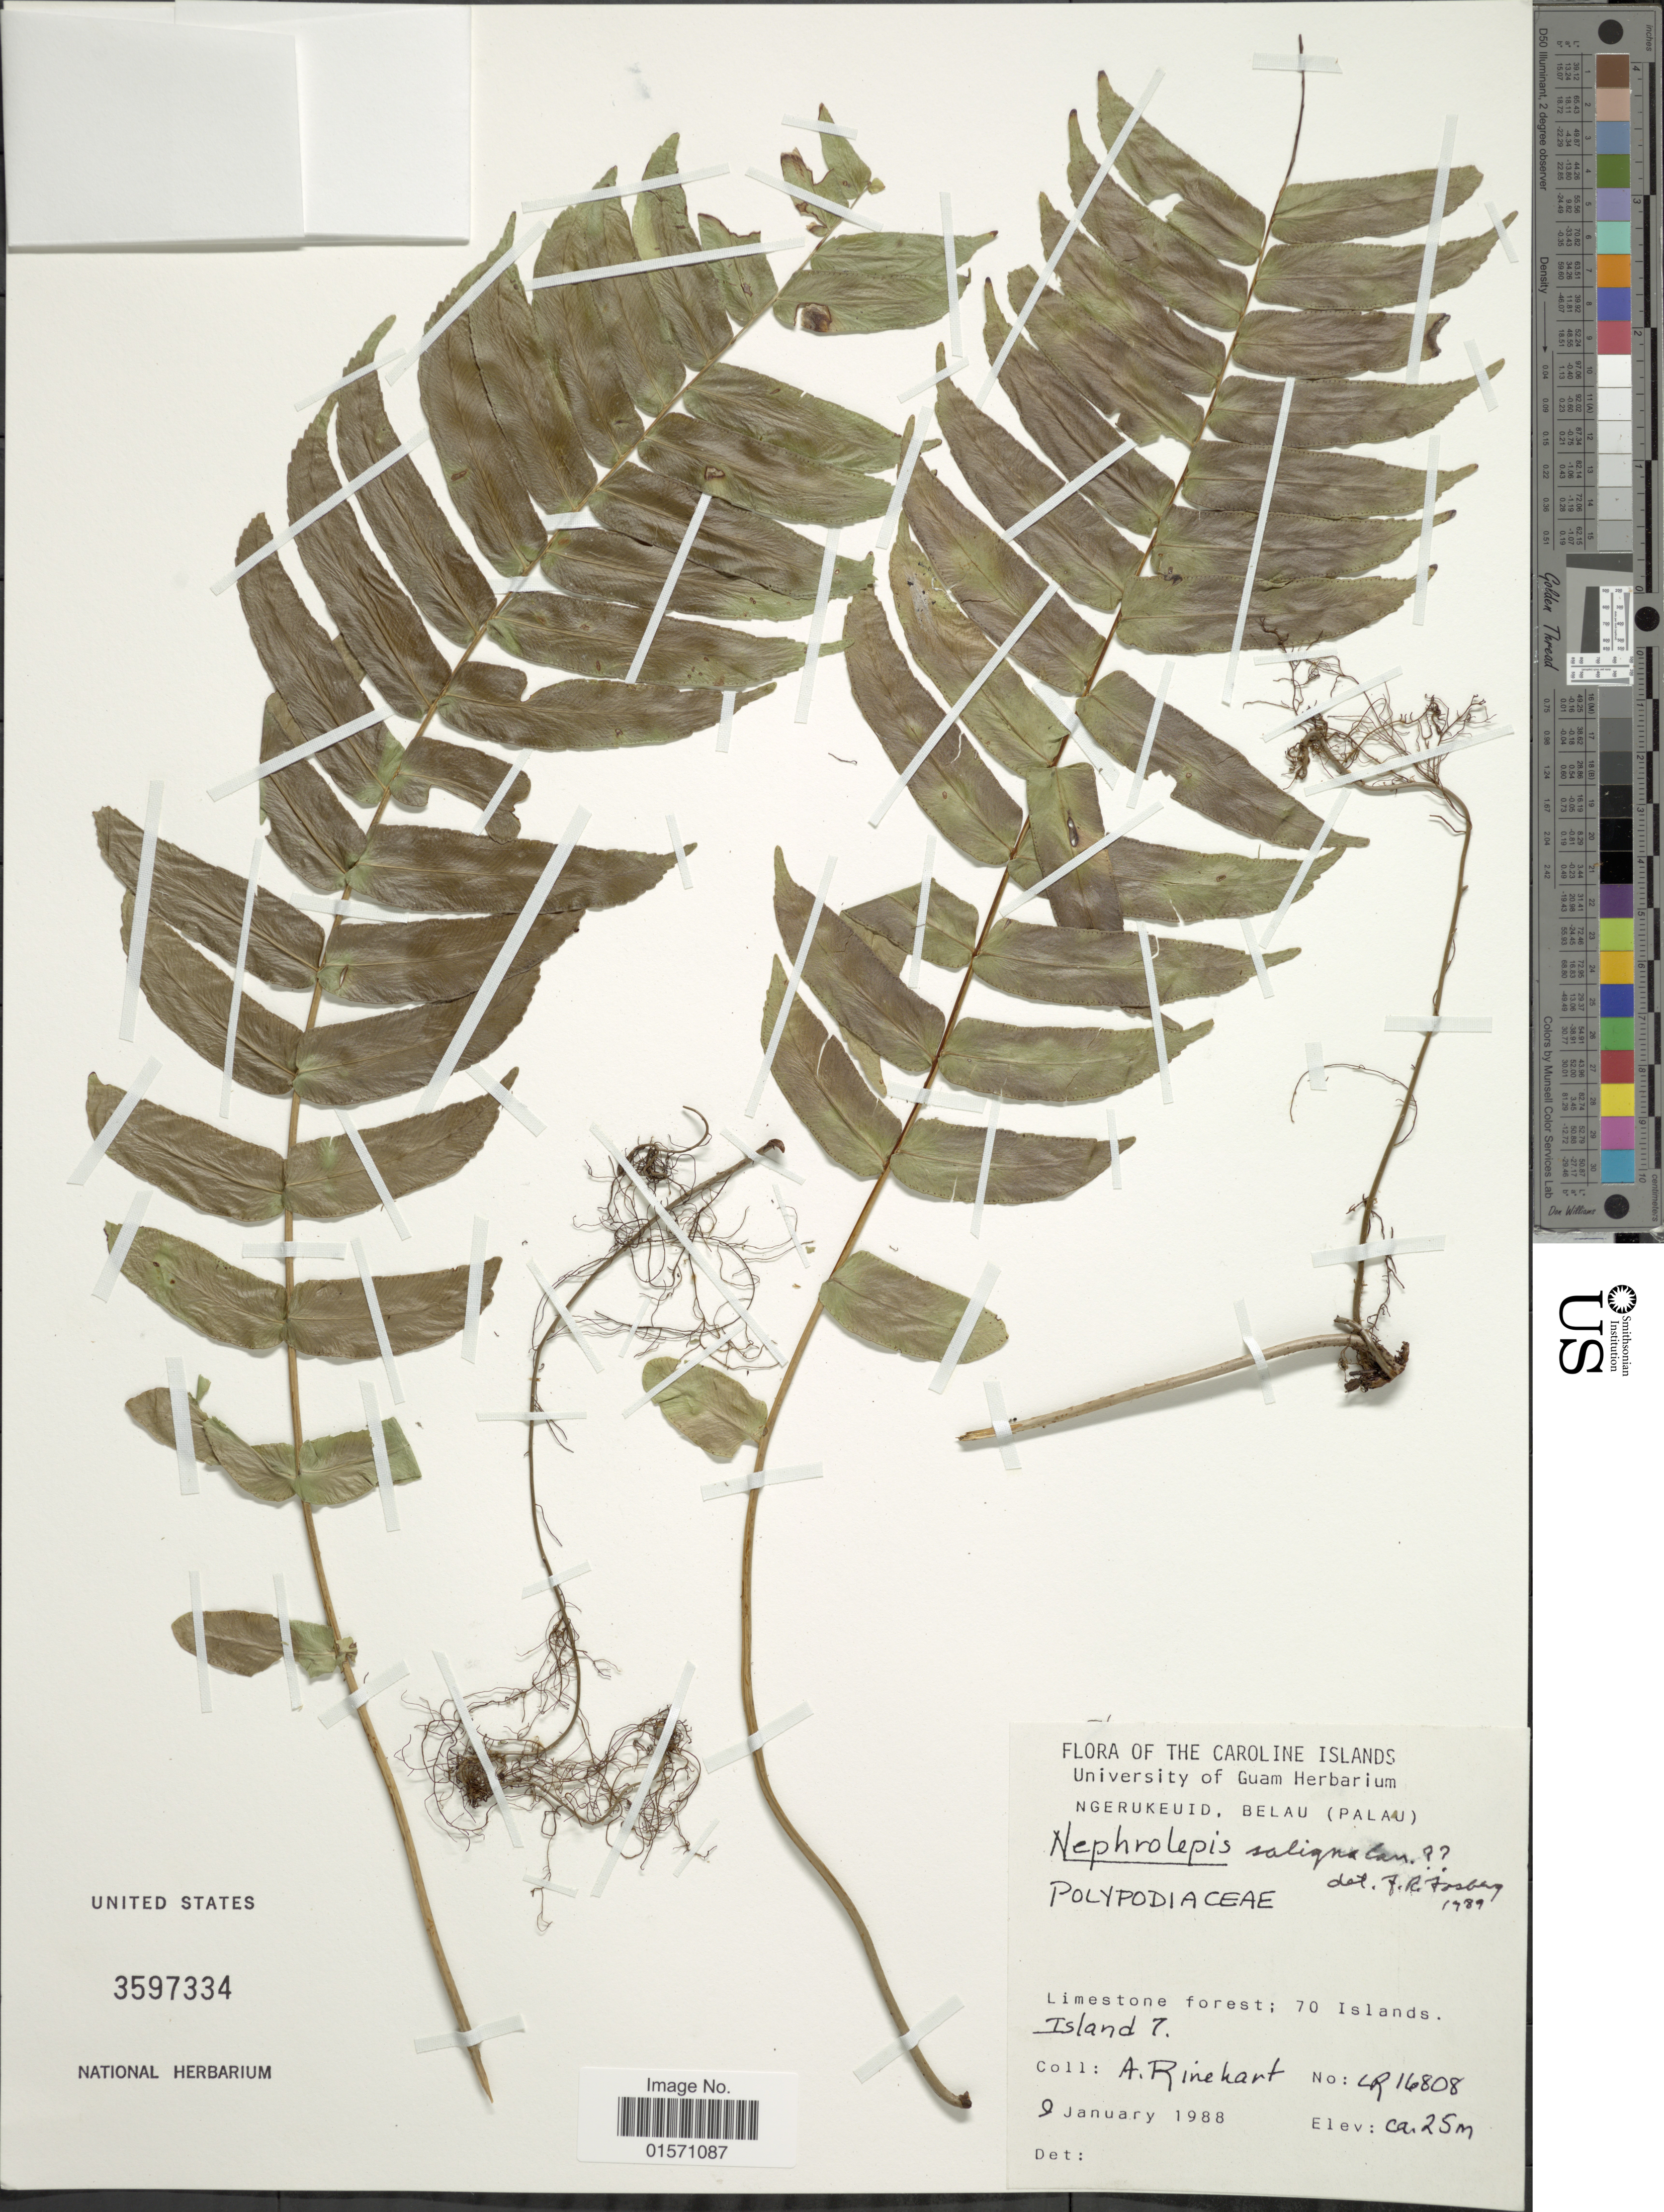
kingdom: Plantae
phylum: Tracheophyta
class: Polypodiopsida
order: Polypodiales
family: Nephrolepidaceae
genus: Nephrolepis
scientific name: Nephrolepis saligna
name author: Cav.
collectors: A. Rinehart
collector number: LR16808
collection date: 1988-01-09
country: Palau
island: Ngerukeuid [Orukuizu]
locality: Caroline Islands. Ngerukeuid, Belau (Palau). Limestone forest; 70 islands. Island 7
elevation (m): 25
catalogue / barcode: US 3597334